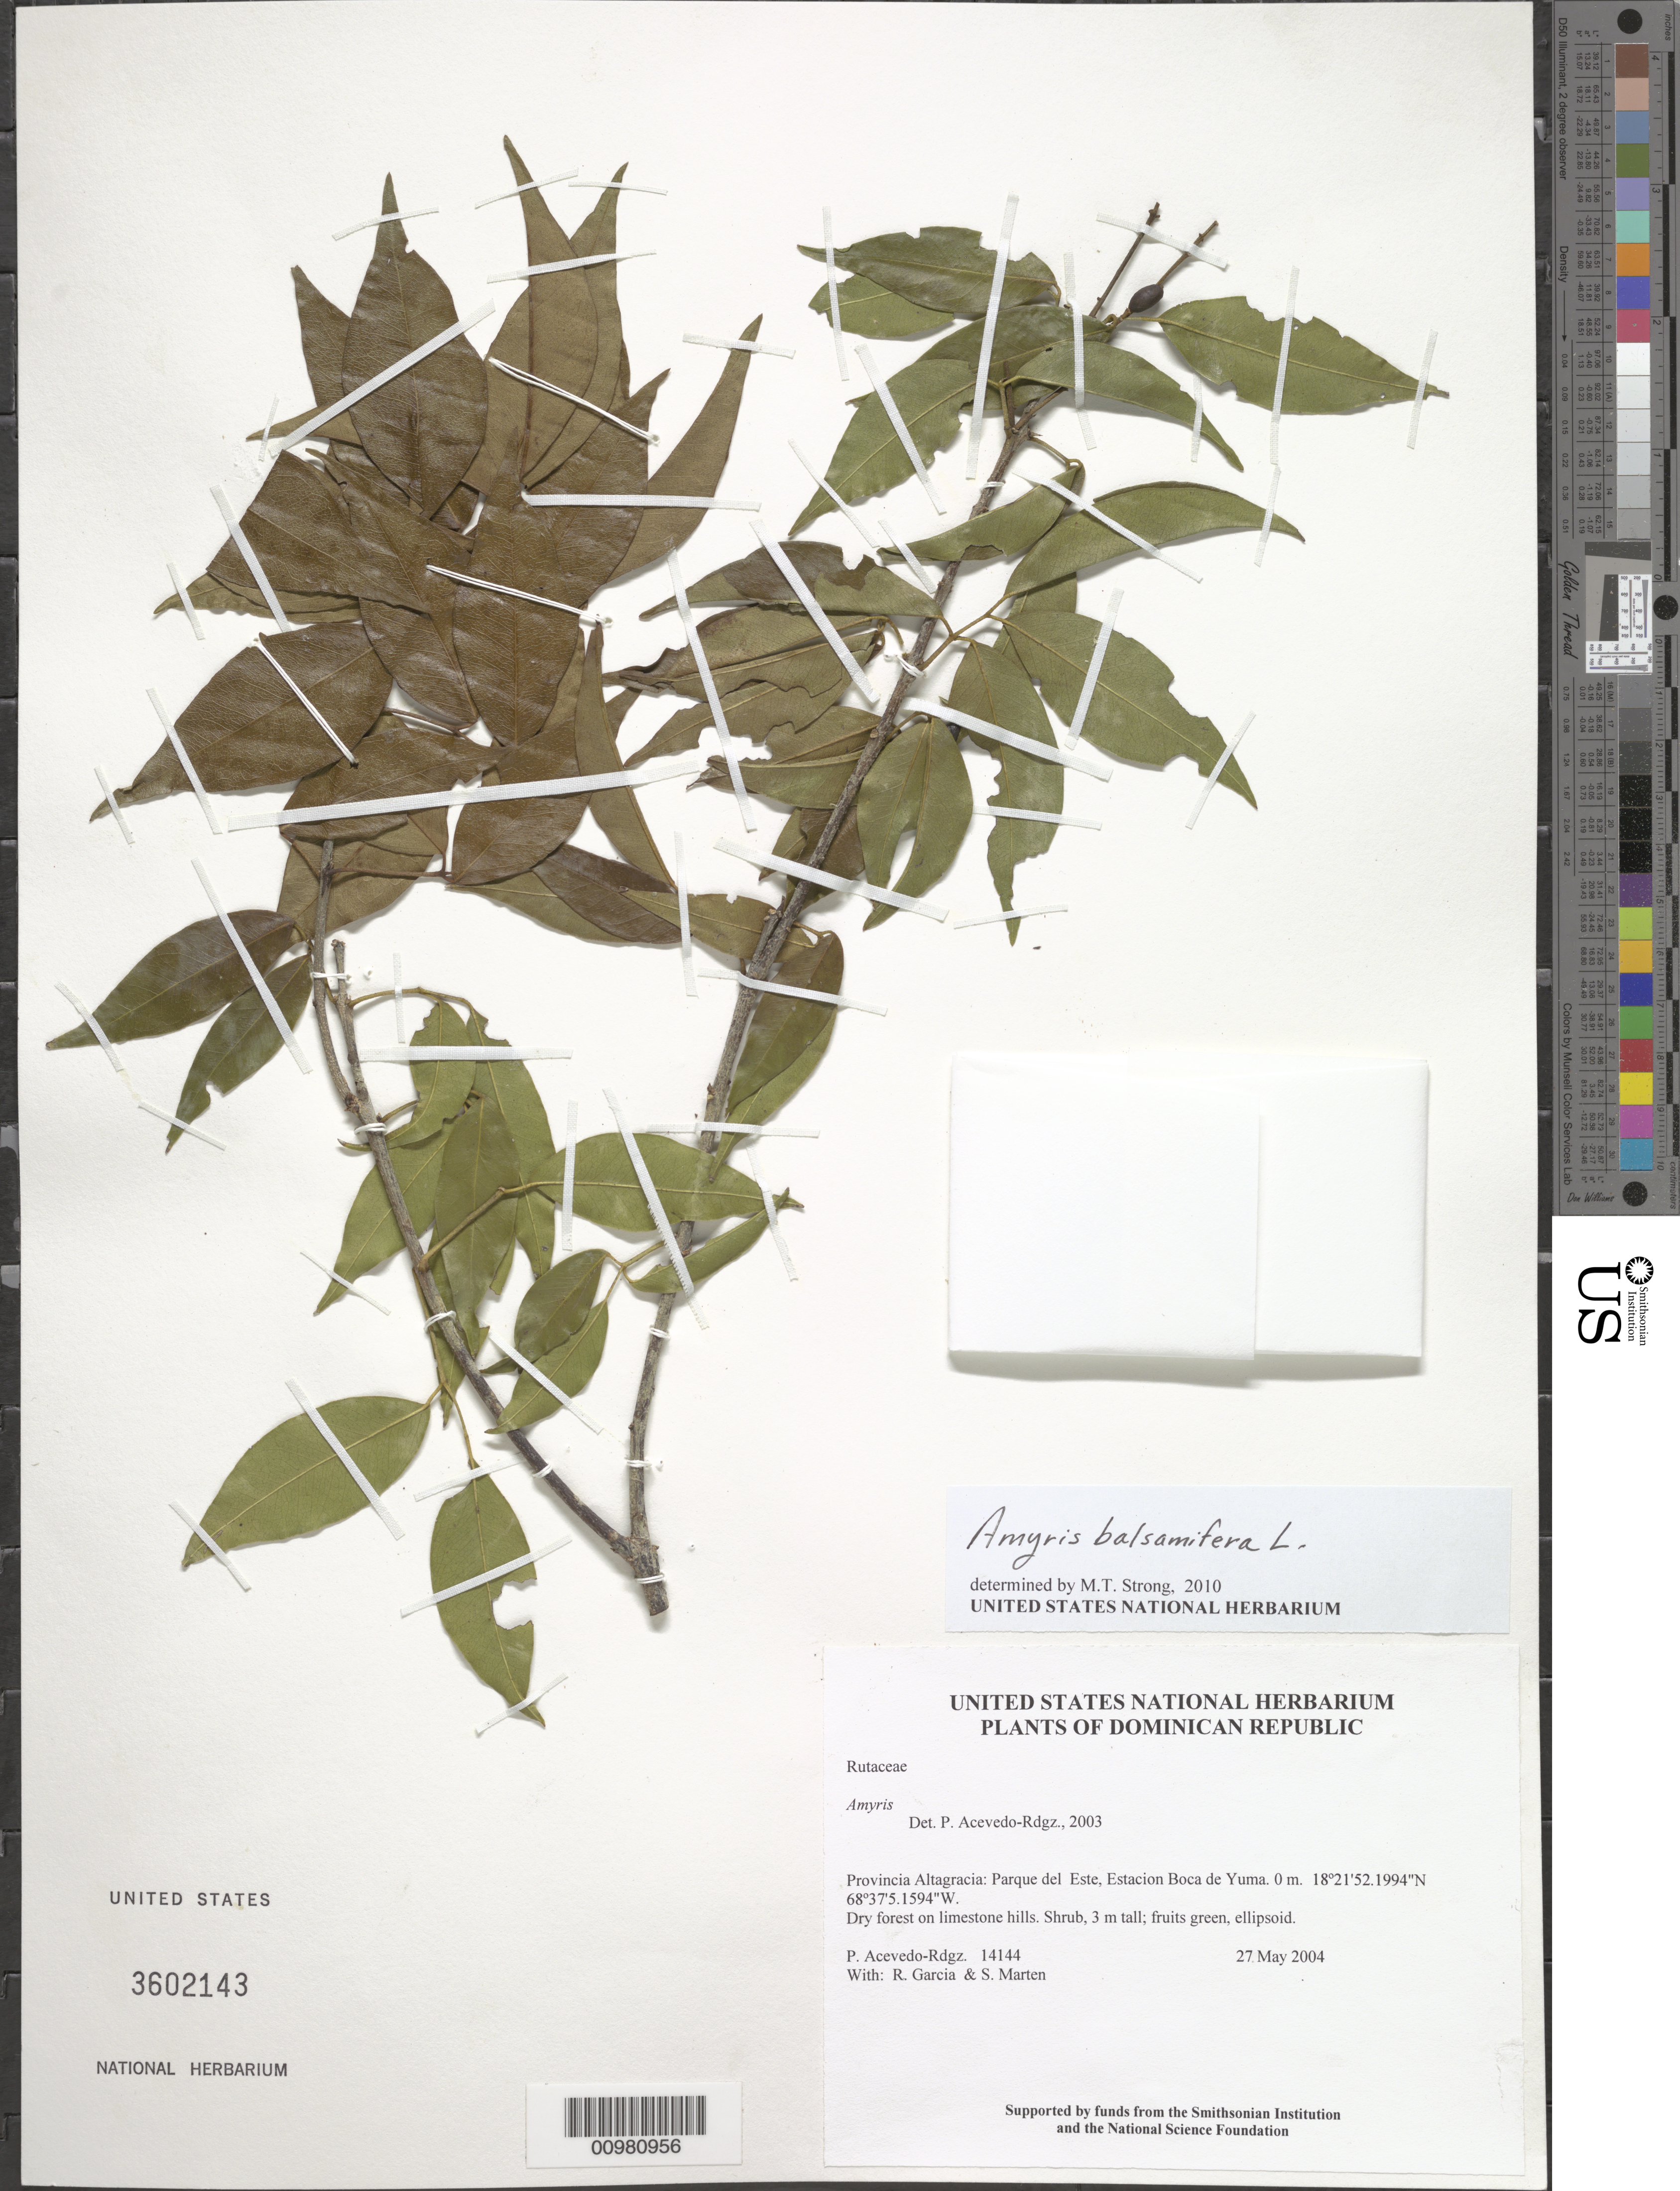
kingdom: Plantae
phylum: Tracheophyta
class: Magnoliopsida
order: Sapindales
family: Rutaceae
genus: Amyris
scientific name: Amyris balsamifera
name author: L.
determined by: Strong, M. T., (US), Smithsonian Institution - National Museum of Natural History (UNITED STATES)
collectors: P. Acevedo-Rodr., R. G. García & S. Marten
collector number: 14144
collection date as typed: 27 May 2004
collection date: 2004-05-27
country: Dominican Republic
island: Hispaniola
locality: Provincia Altagracia: Parque del Este, Estacion Boca de Yuma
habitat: Dry forest on limestone hills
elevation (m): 0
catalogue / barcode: US 3602143